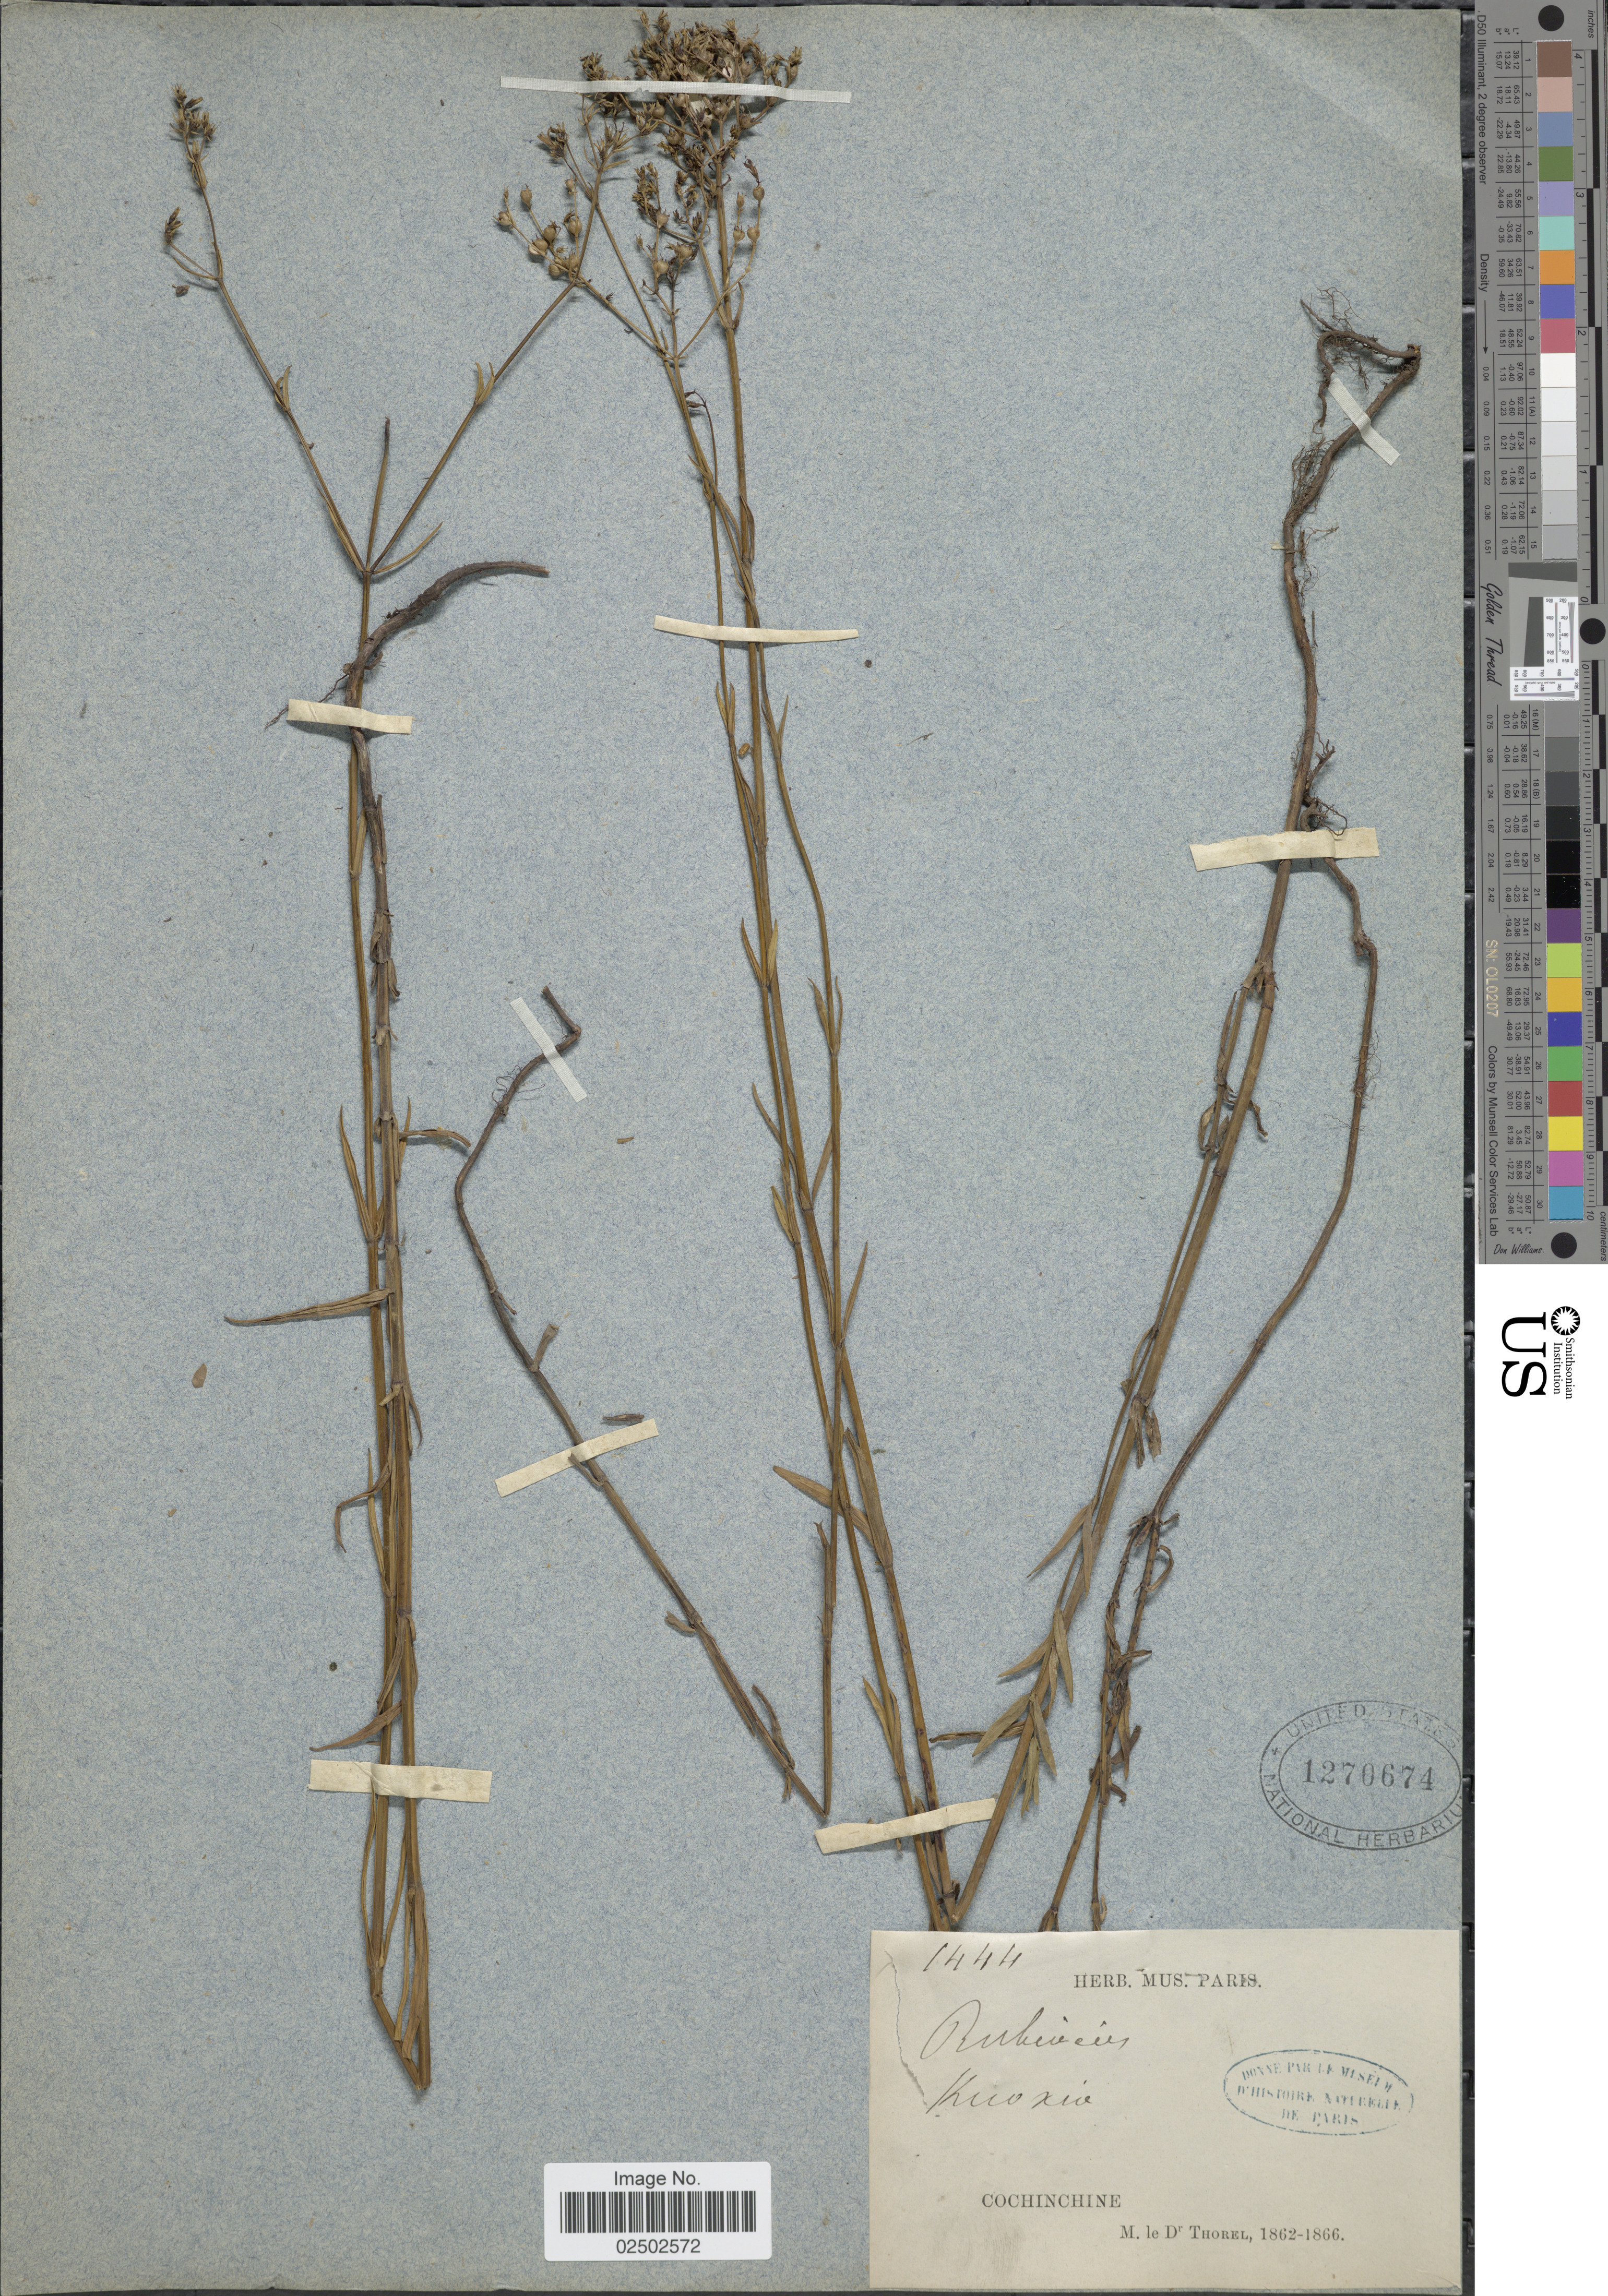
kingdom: Plantae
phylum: Tracheophyta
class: Magnoliopsida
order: Gentianales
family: Rubiaceae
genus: Knoxia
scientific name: Knoxia sp.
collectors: C. Thorel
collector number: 1444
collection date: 1862/1866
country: Vietnam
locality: Cochinchine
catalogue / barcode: US 1270674